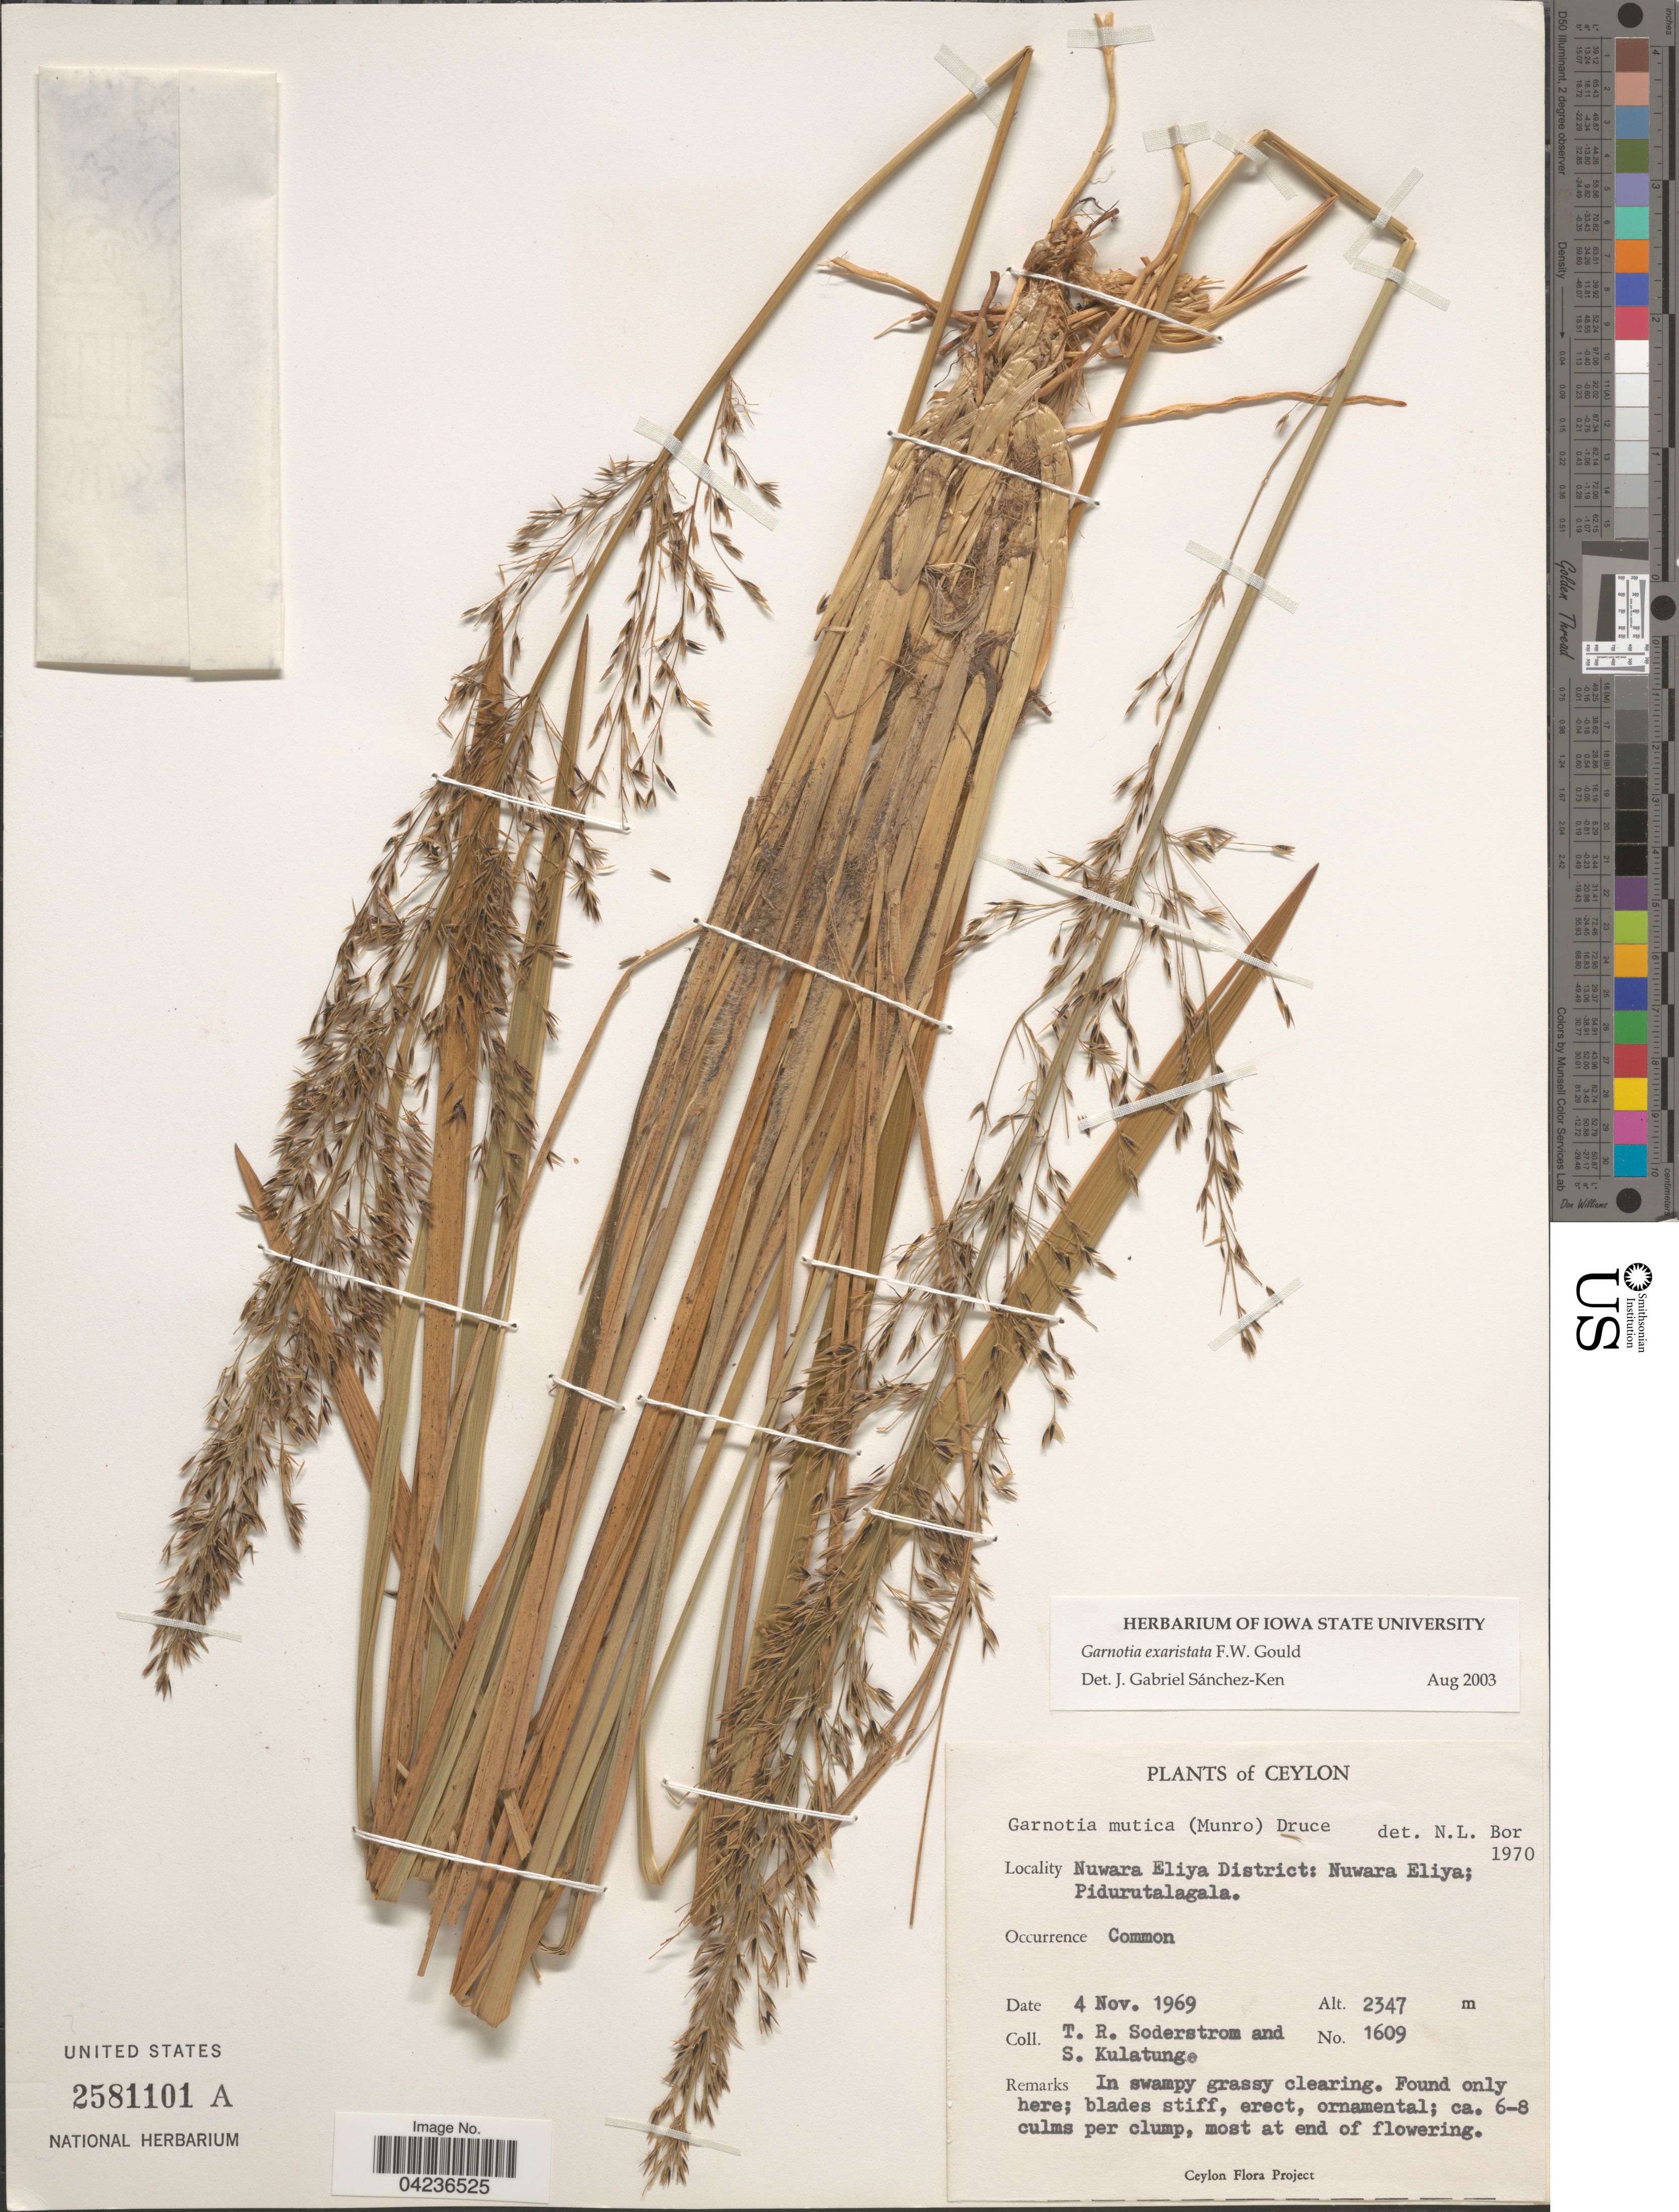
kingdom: Plantae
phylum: Tracheophyta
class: Liliopsida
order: Poales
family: Poaceae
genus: Garnotia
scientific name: Garnotia exaristata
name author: Gould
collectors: T. R. Soderstrom & S. Kulatunge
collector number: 1609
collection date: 1969-11-04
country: Sri Lanka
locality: Ceylon. Nuwara Eliya District: Nuwara Eliya; Pidurutalagala.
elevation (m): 2347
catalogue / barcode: US 2581101A